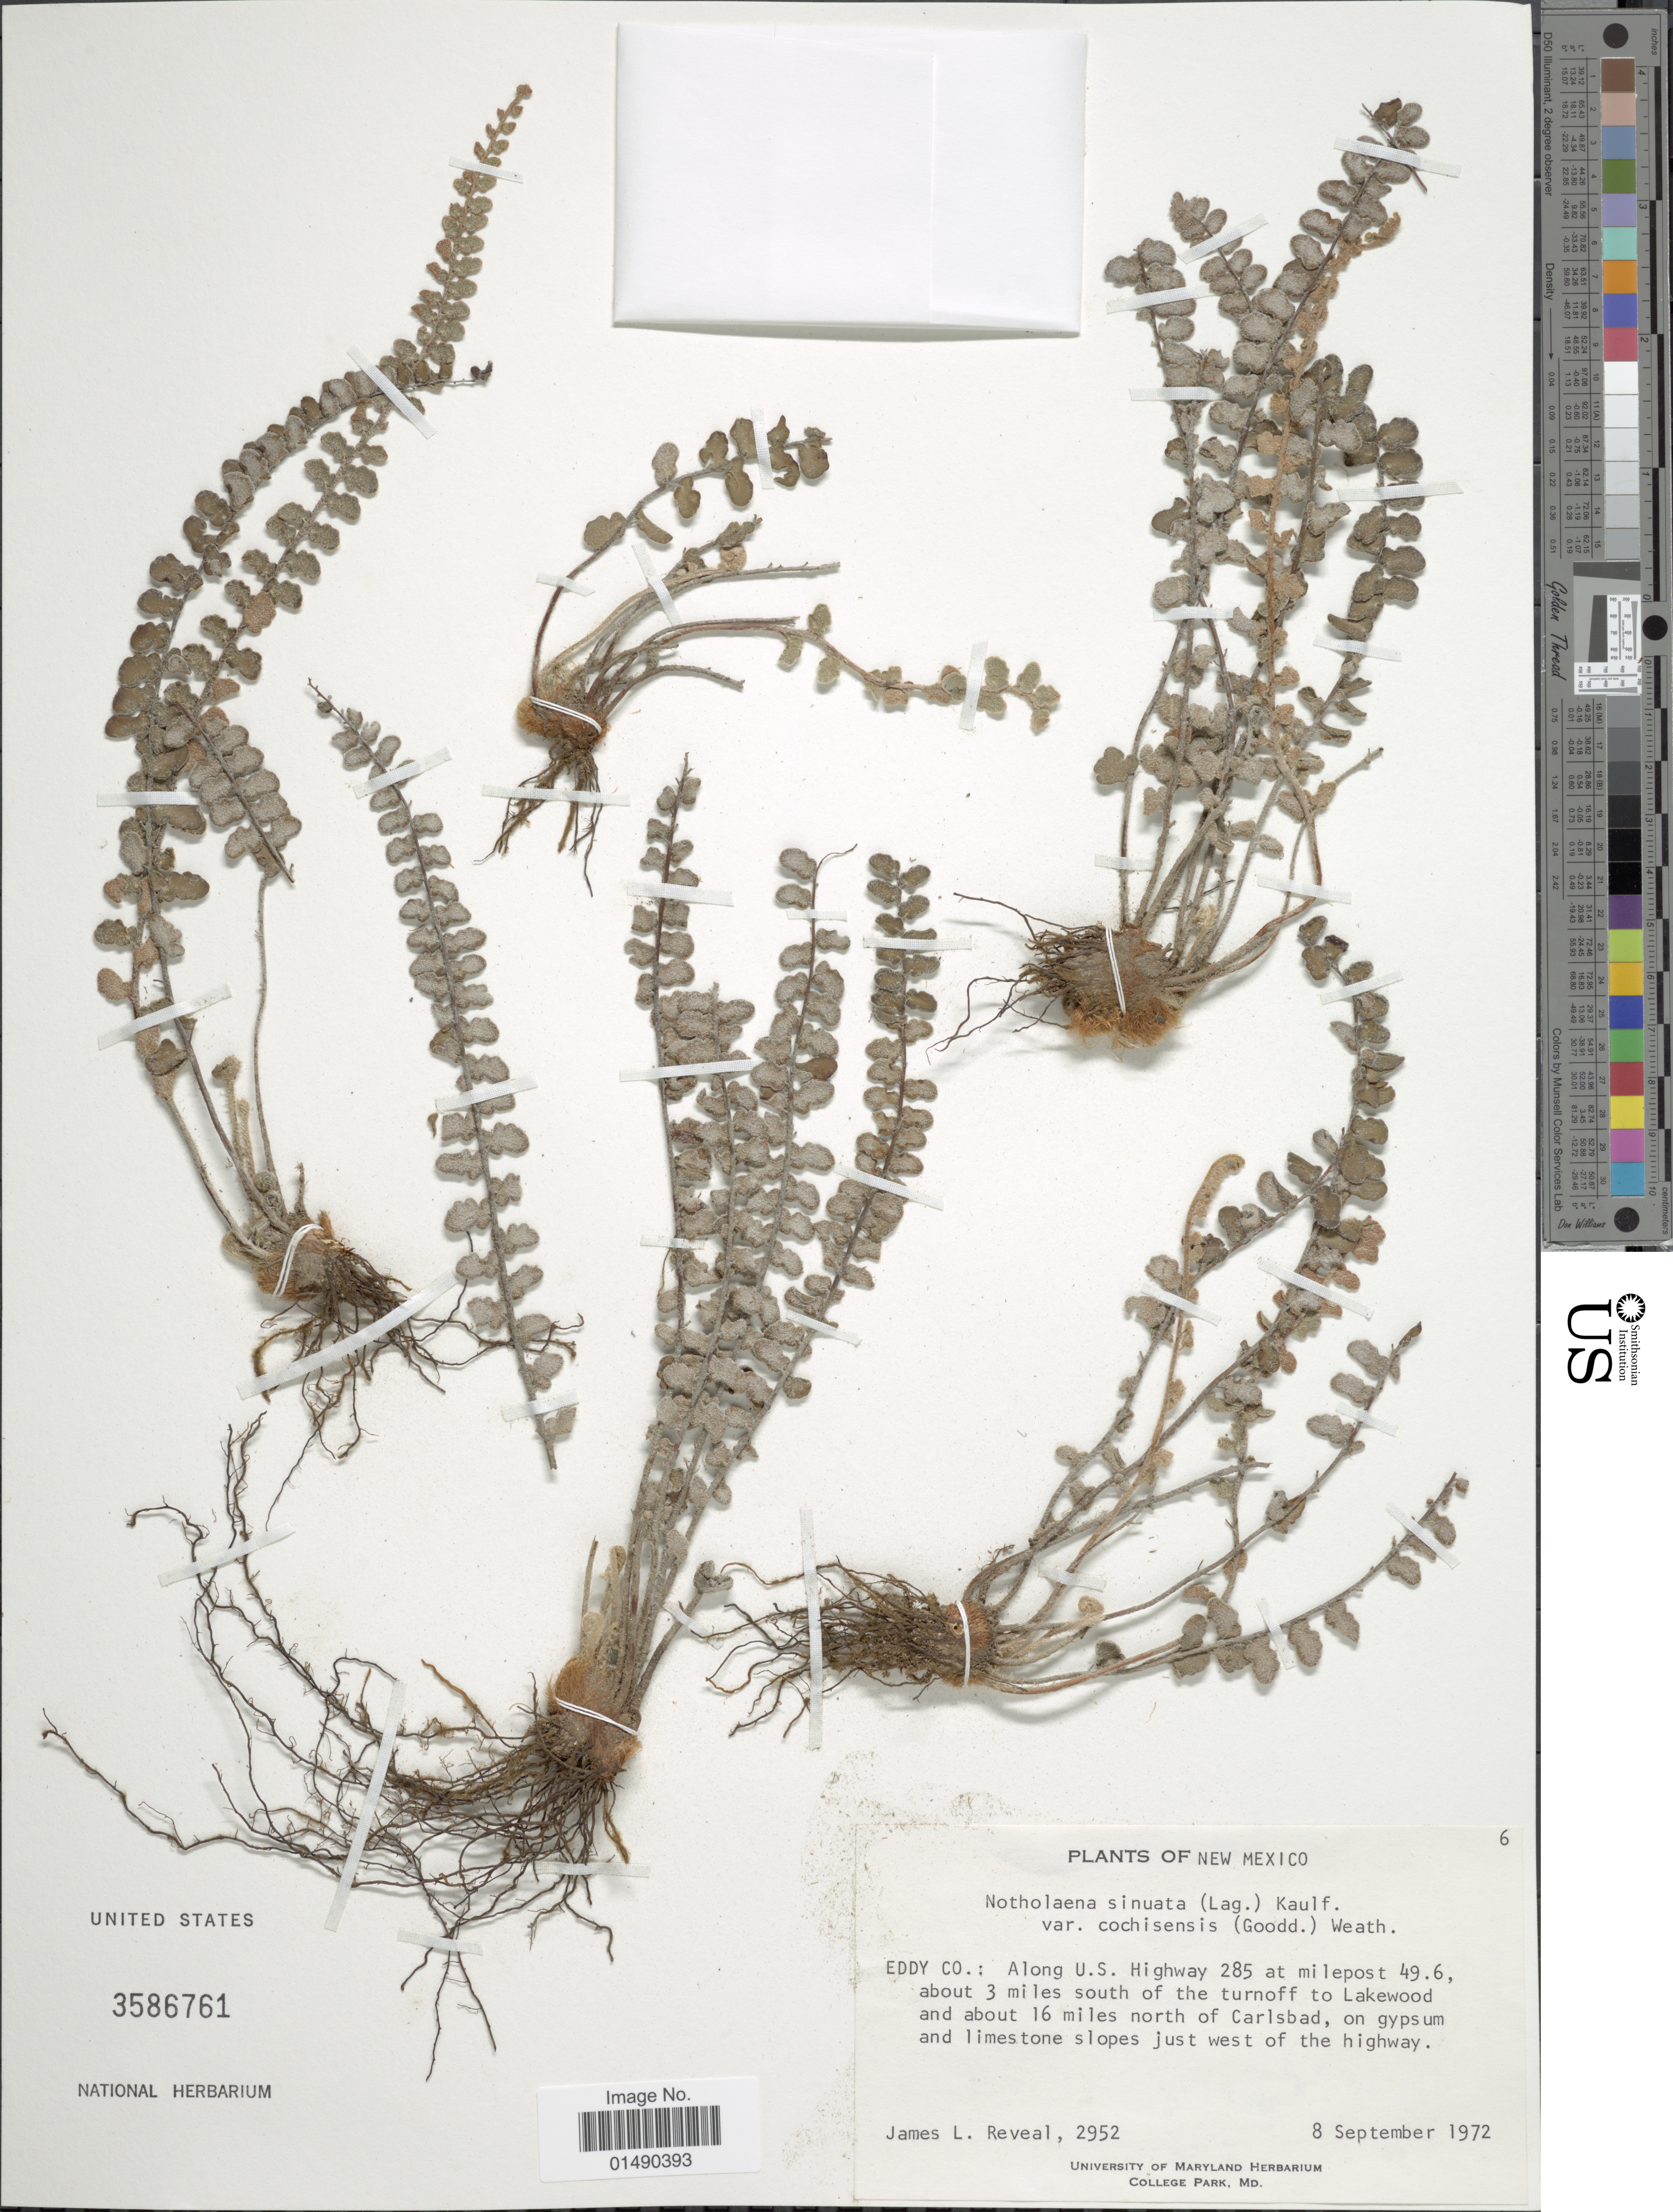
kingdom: Plantae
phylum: Tracheophyta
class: Polypodiopsida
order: Polypodiales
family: Pteridaceae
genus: Astrolepis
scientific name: Astrolepis cochisensis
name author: (C.O. Goodd.) D.M. Benham & Windham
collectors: J. L. Reveal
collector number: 2952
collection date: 1972-09-08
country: United States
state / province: New Mexico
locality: Eddy Co.: Along U.S. Highway 285 at milepost 49.6, about 3 miles south of the turnoff to Lakewood and about 16 miles north of Carlsbad, on gypsum and limestone slopes just west of the highway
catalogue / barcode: US 3586761